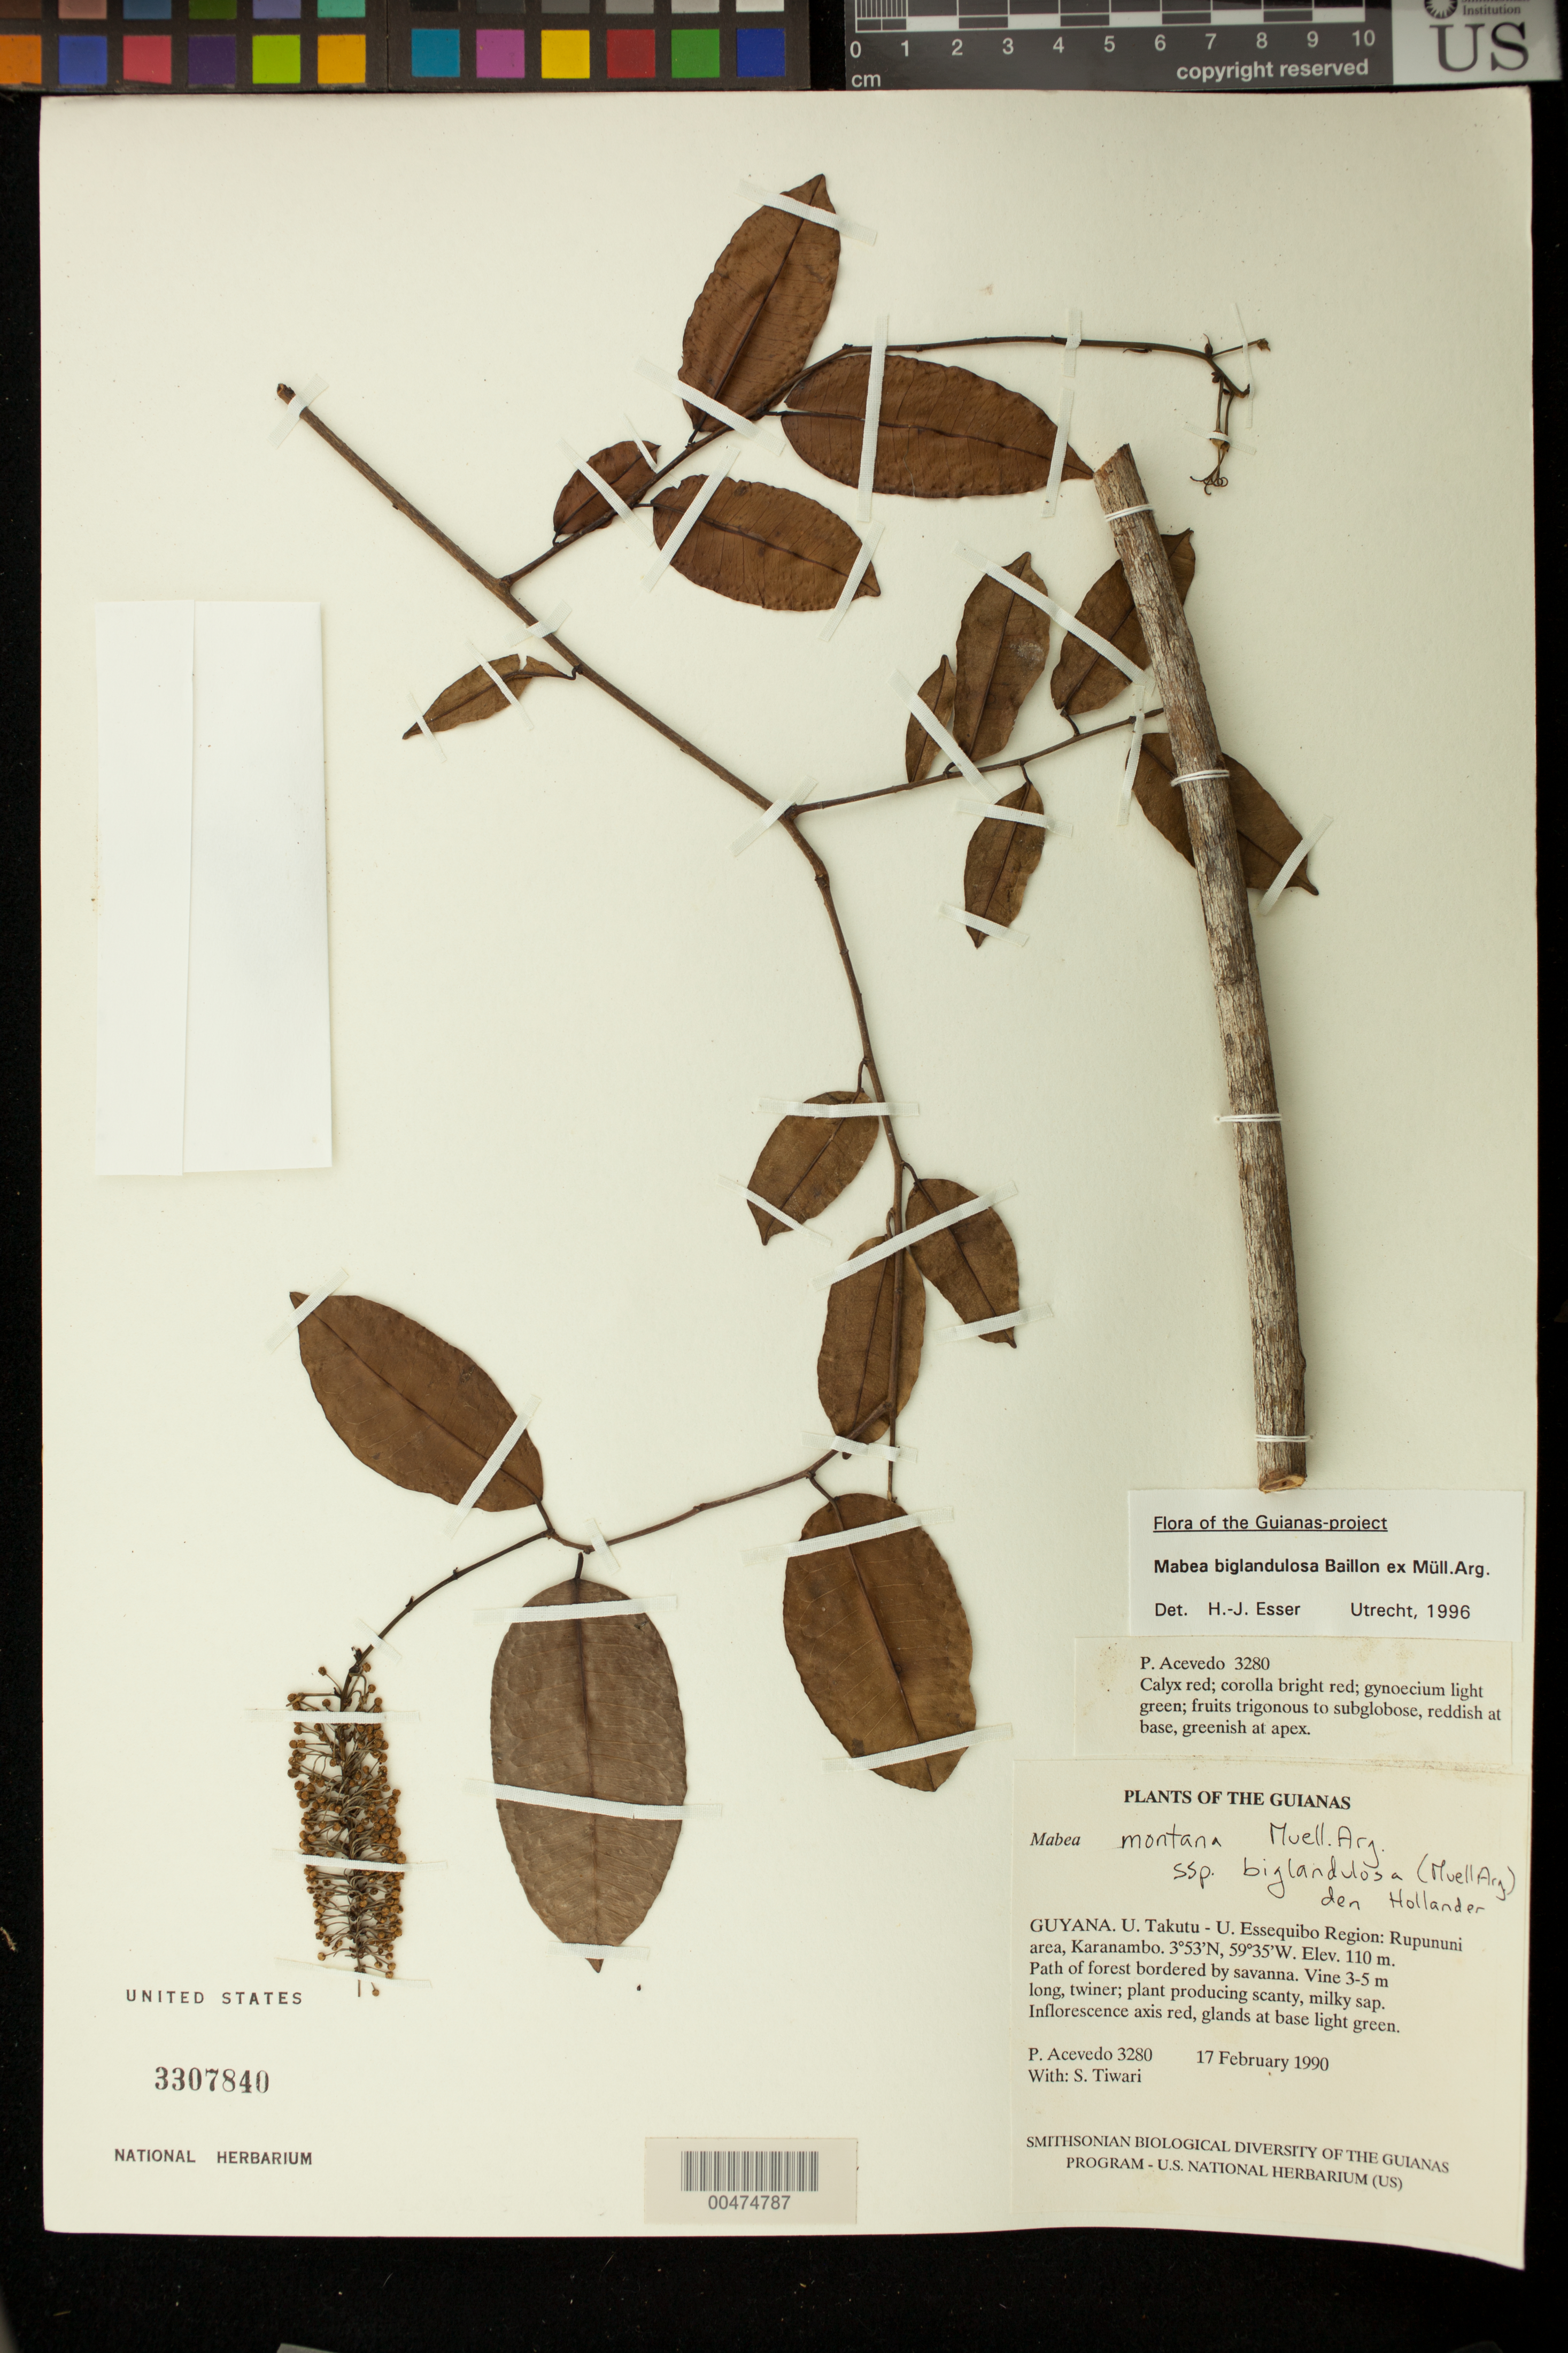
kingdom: Plantae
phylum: Tracheophyta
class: Magnoliopsida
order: Malpighiales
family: Euphorbiaceae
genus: Mabea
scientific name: Mabea biglandulosa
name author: Baill. ex Müll. Arg.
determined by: Esser, Hans -J., (HUH)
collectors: P. Acevedo-Rodr. & S. Tiwari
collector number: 3280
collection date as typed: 17 Feb 1990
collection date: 1990-02-17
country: Guyana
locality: U. Takutu - U. Essequibo. Rupununi area, Karanambo.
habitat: Path of forest bordered by savanna.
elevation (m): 110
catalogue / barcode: US 3307840